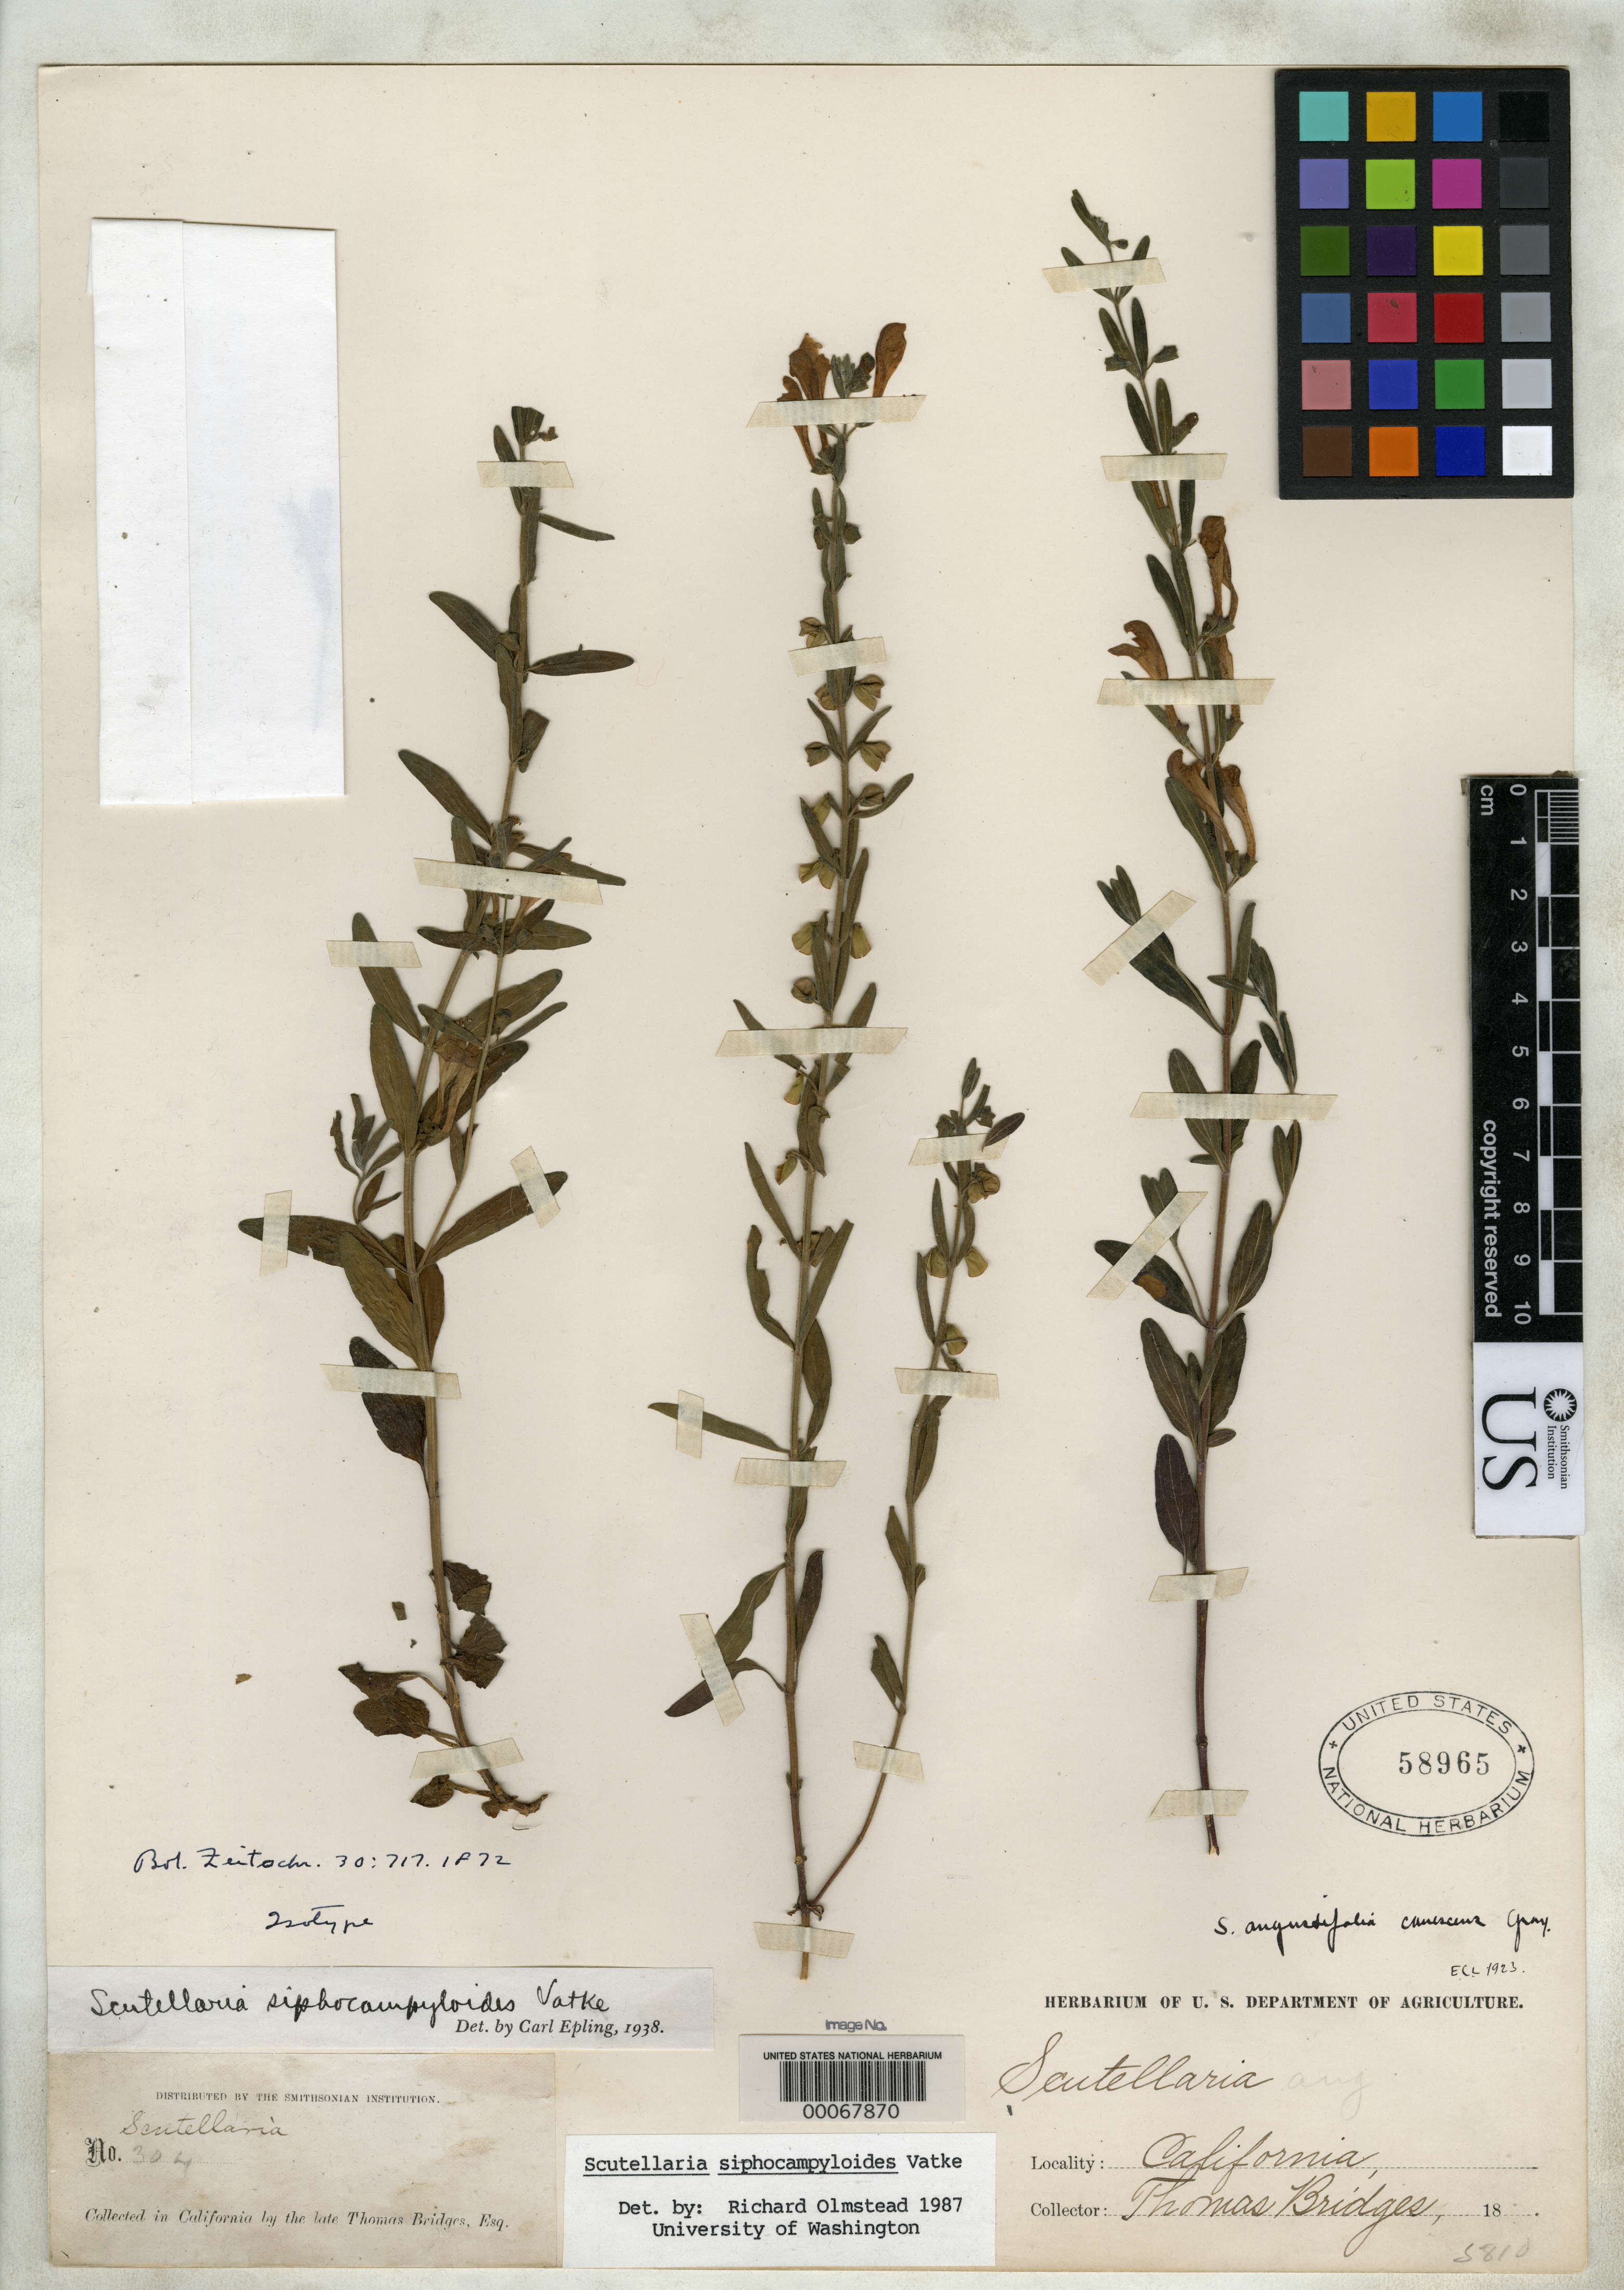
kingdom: Plantae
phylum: Tracheophyta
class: Magnoliopsida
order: Lamiales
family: Lamiaceae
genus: Scutellaria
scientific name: Scutellaria siphocampyloides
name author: Vatke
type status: Isotype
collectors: T. Bridges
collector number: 304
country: United States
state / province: California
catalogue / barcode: US 58965